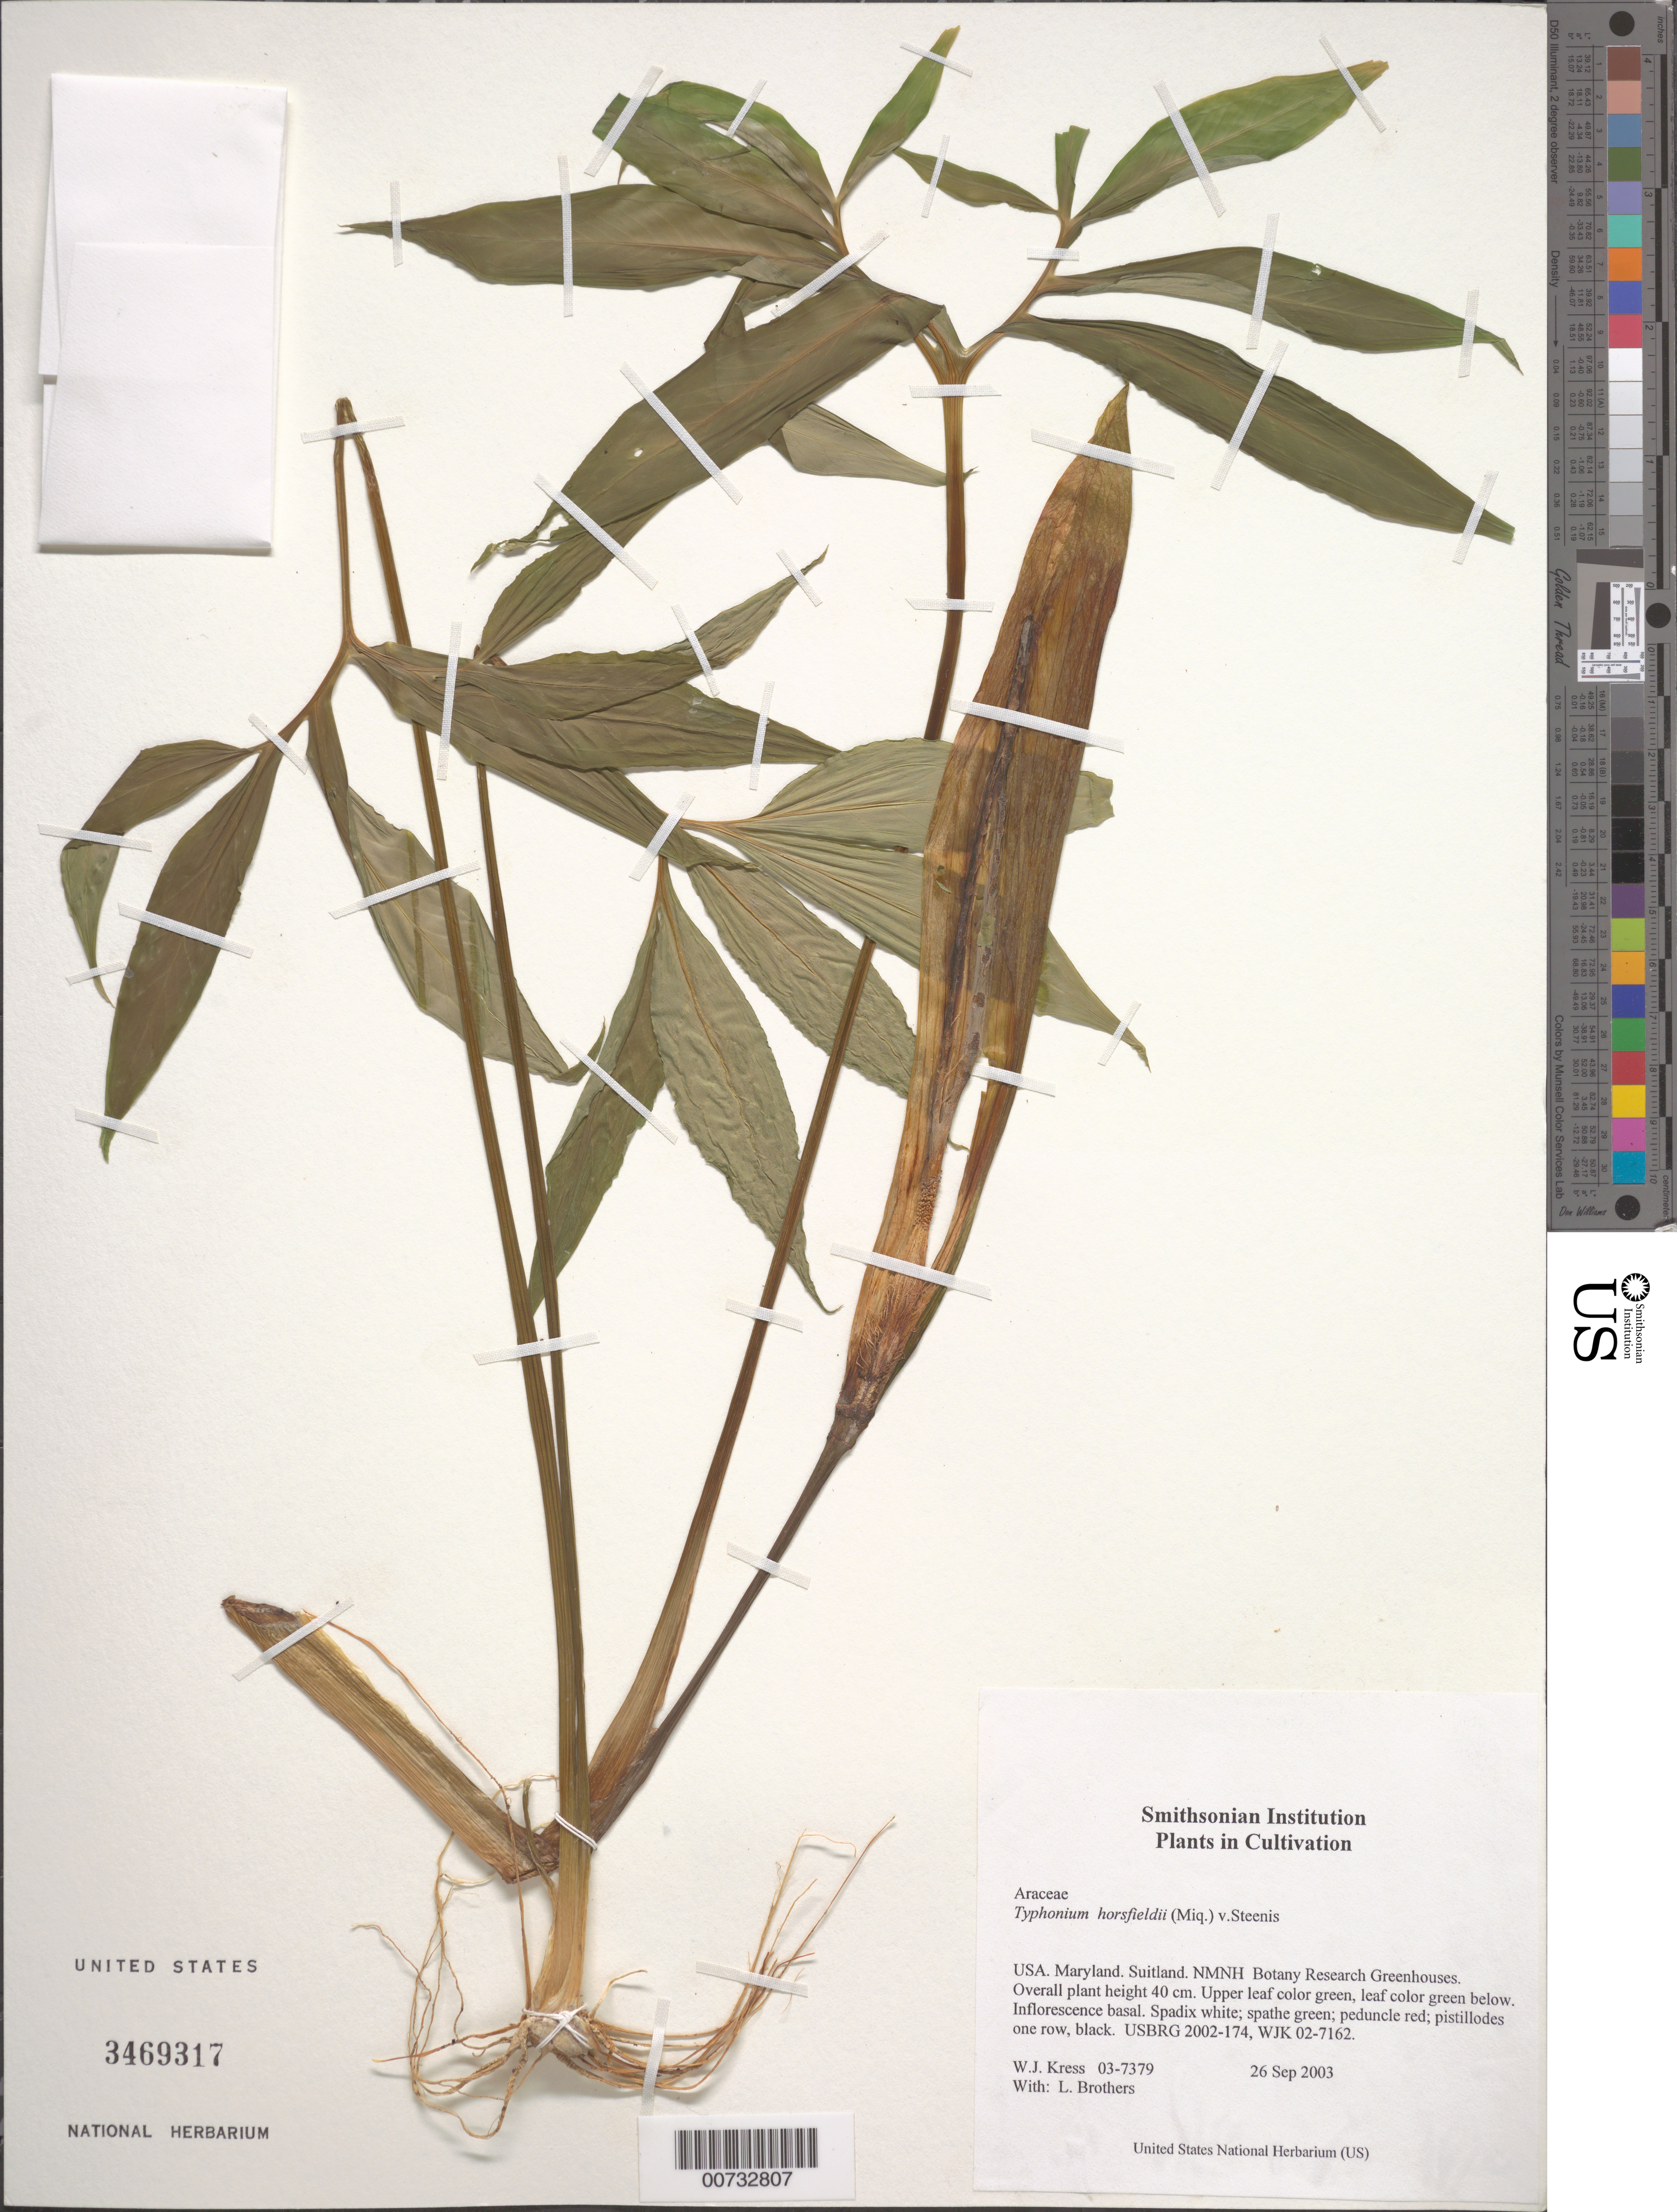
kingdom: Plantae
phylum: Tracheophyta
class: Liliopsida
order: Alismatales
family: Araceae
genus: Typhonium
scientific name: Typhonium horsfieldii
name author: (Miq.) Steenis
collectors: W. J. Kress & L. E. Brothers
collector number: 03-7379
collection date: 2003-09-26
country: United States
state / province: Maryland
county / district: Prince George's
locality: NMNH Botany Research Greenhouses. Suitland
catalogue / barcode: US 3469317